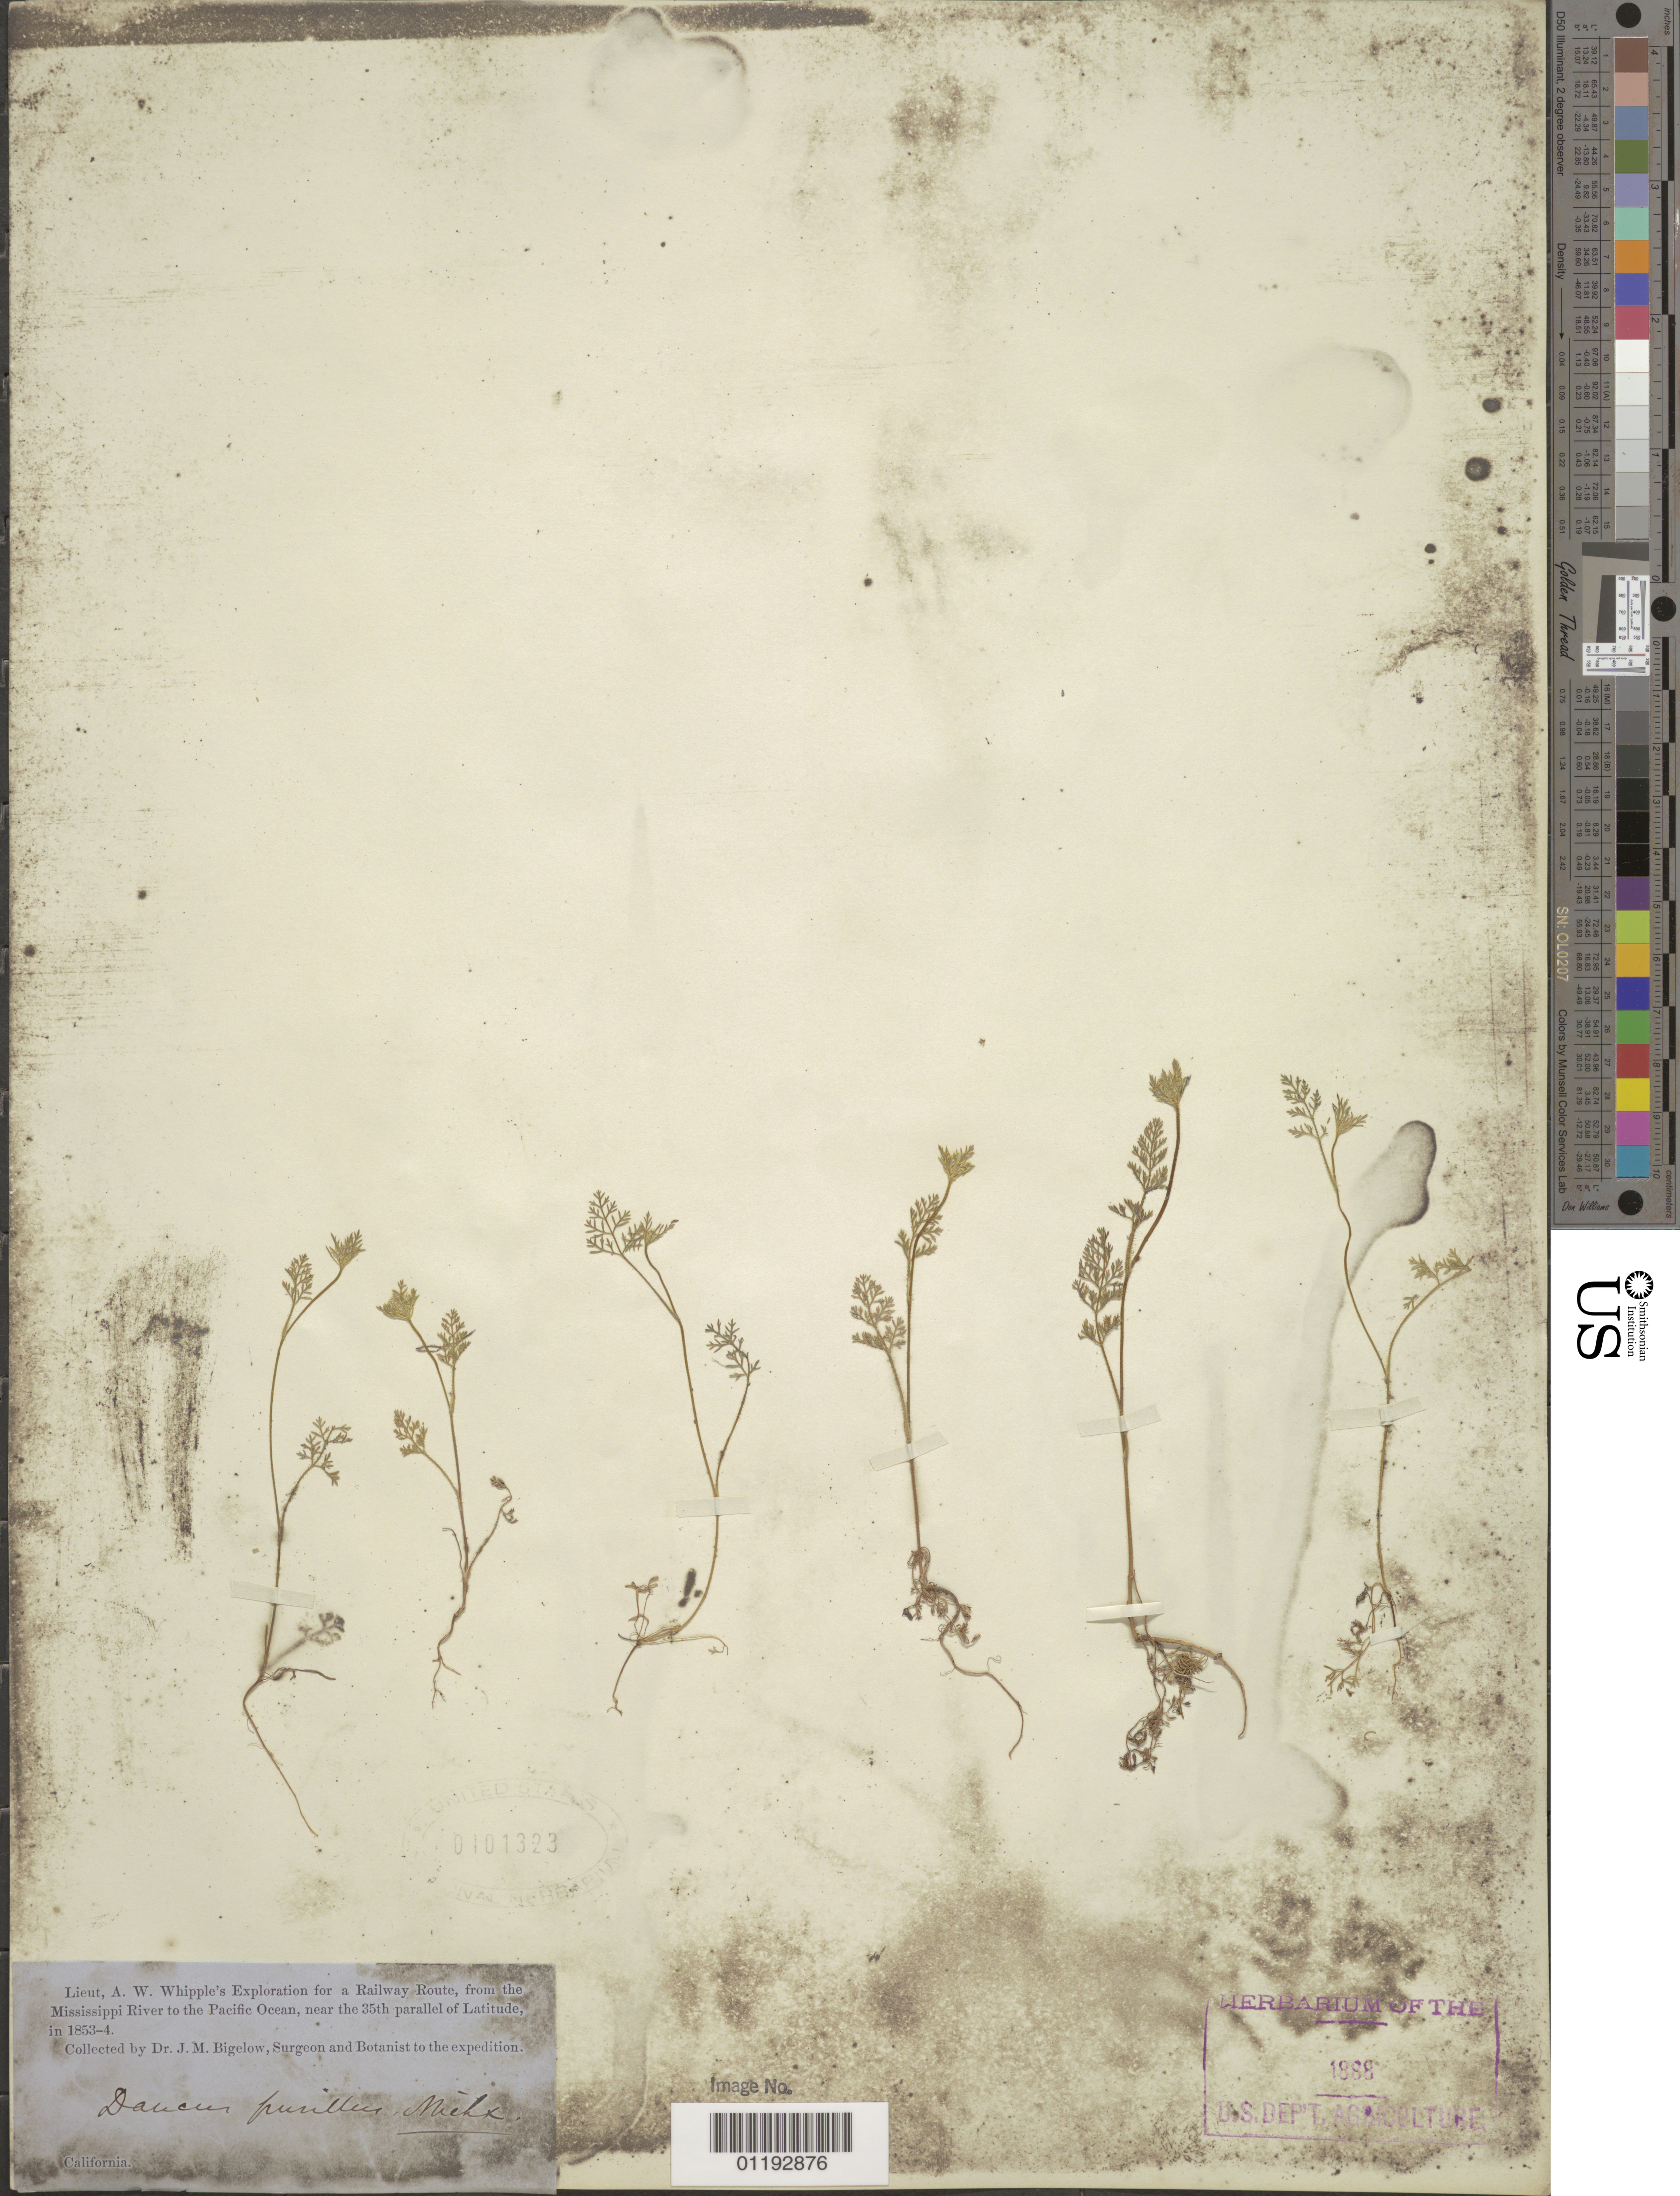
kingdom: Plantae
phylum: Tracheophyta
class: Magnoliopsida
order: Apiales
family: Apiaceae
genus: Daucus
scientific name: Daucus pusillus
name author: Michx.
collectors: J. M. Bigelow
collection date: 1853/1854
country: United States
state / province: California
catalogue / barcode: US 101323